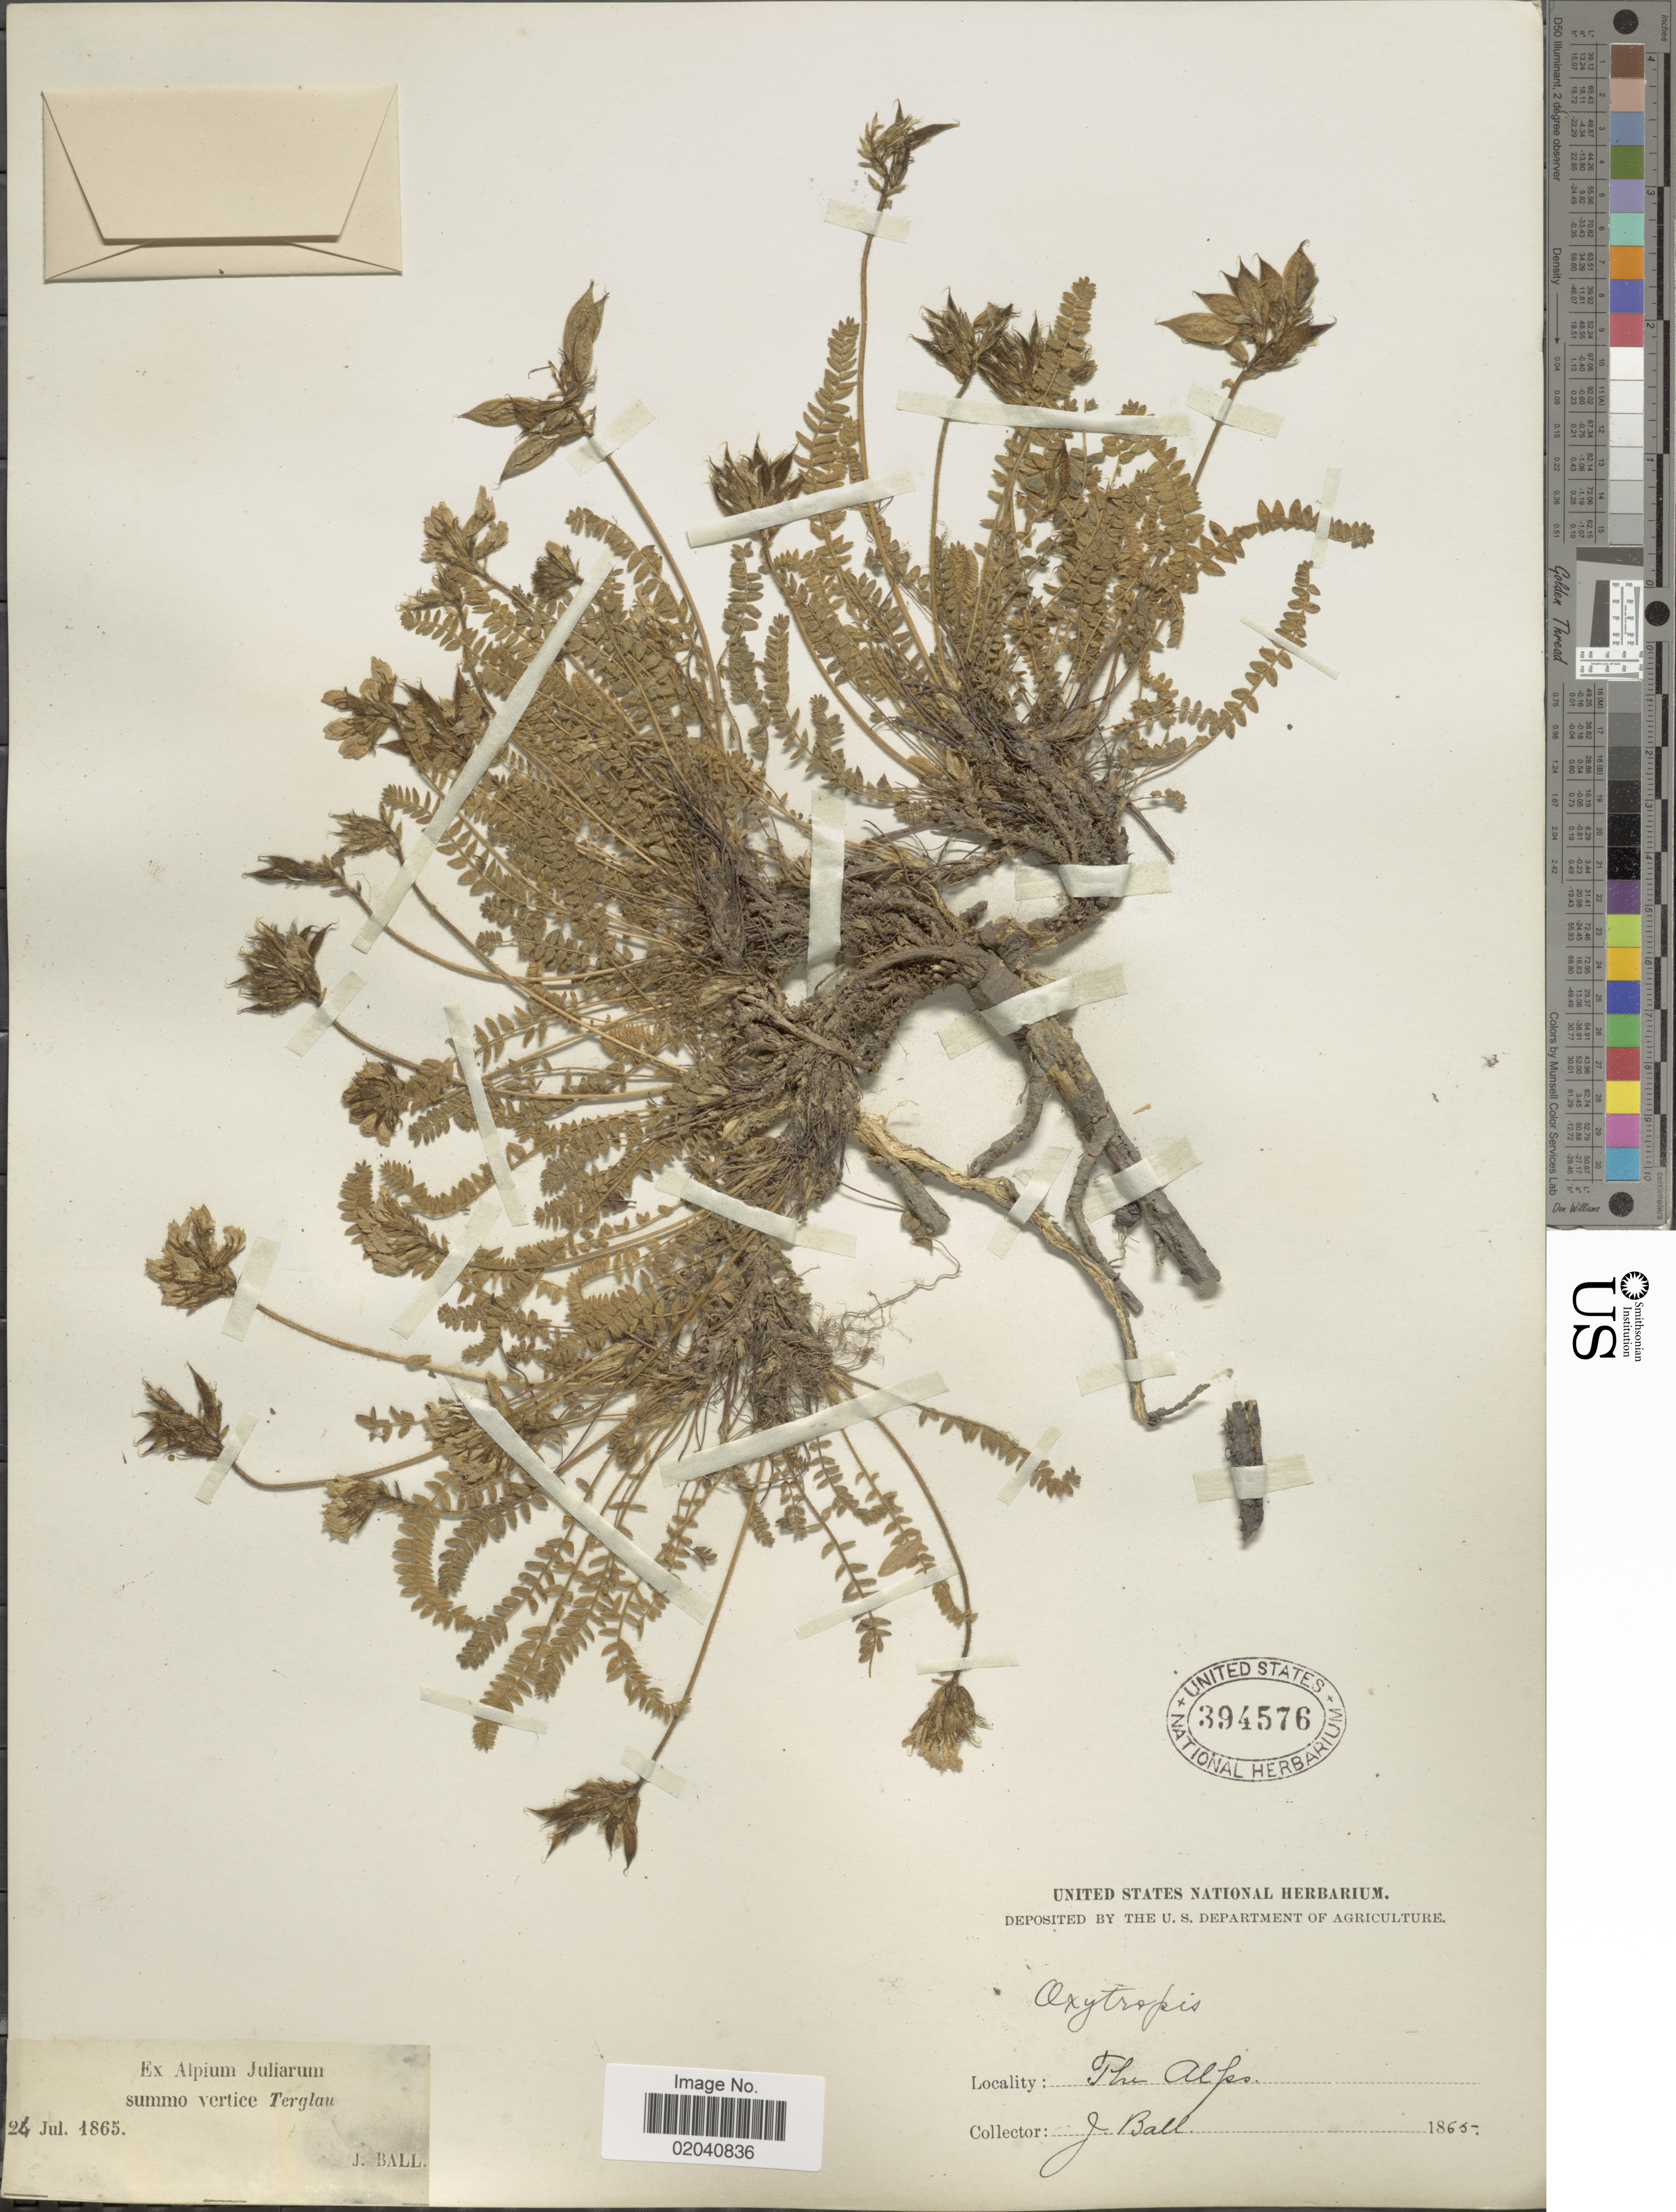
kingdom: Plantae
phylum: Tracheophyta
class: Magnoliopsida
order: Fabales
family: Fabaceae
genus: Oxytropis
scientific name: Oxytropis sp.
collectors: J. Ball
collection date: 1865-07-26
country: Slovenia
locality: Alpium Juliarum summo vertice Terglau, The Alps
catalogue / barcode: US 394576